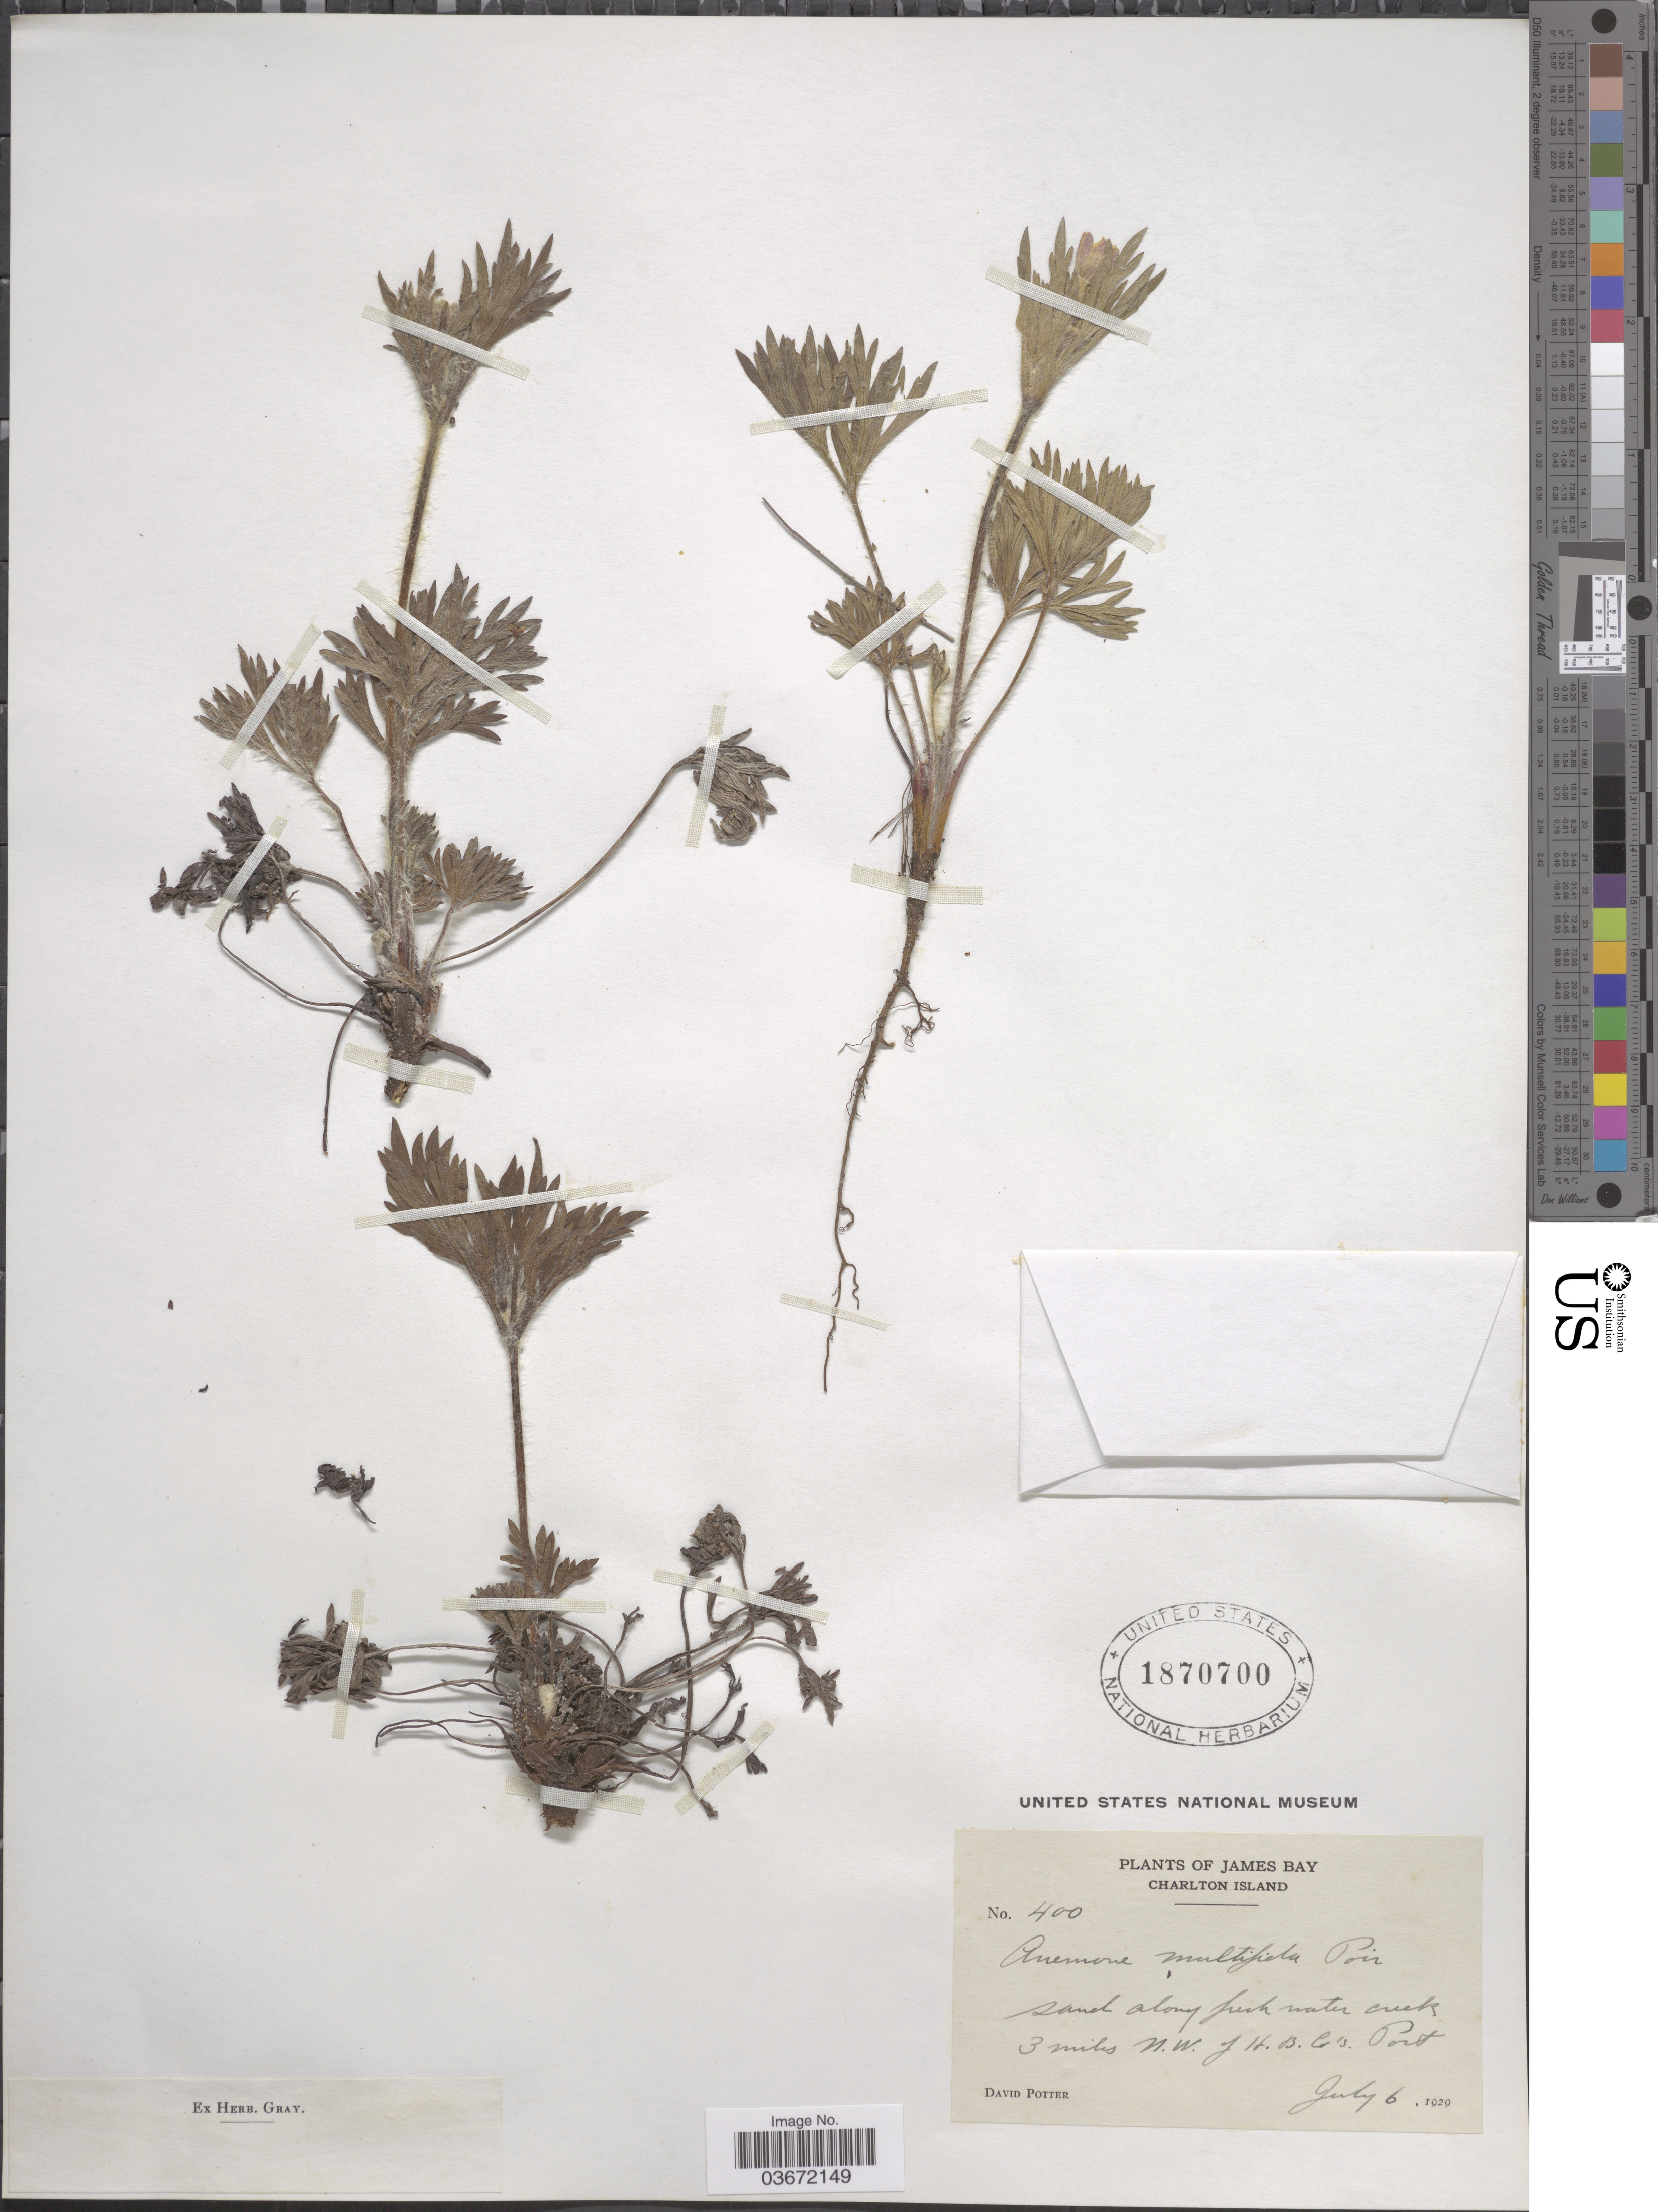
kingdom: Plantae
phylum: Tracheophyta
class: Magnoliopsida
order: Ranunculales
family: Ranunculaceae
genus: Anemone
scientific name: Anemone multifida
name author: Poir.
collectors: D. Potter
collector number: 400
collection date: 1929-07-06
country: Canada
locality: James Bay. Charlton Island. Sand along fresh water Creek 3 miles N.W. J H. B. Co's. Post.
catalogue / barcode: US 1870700